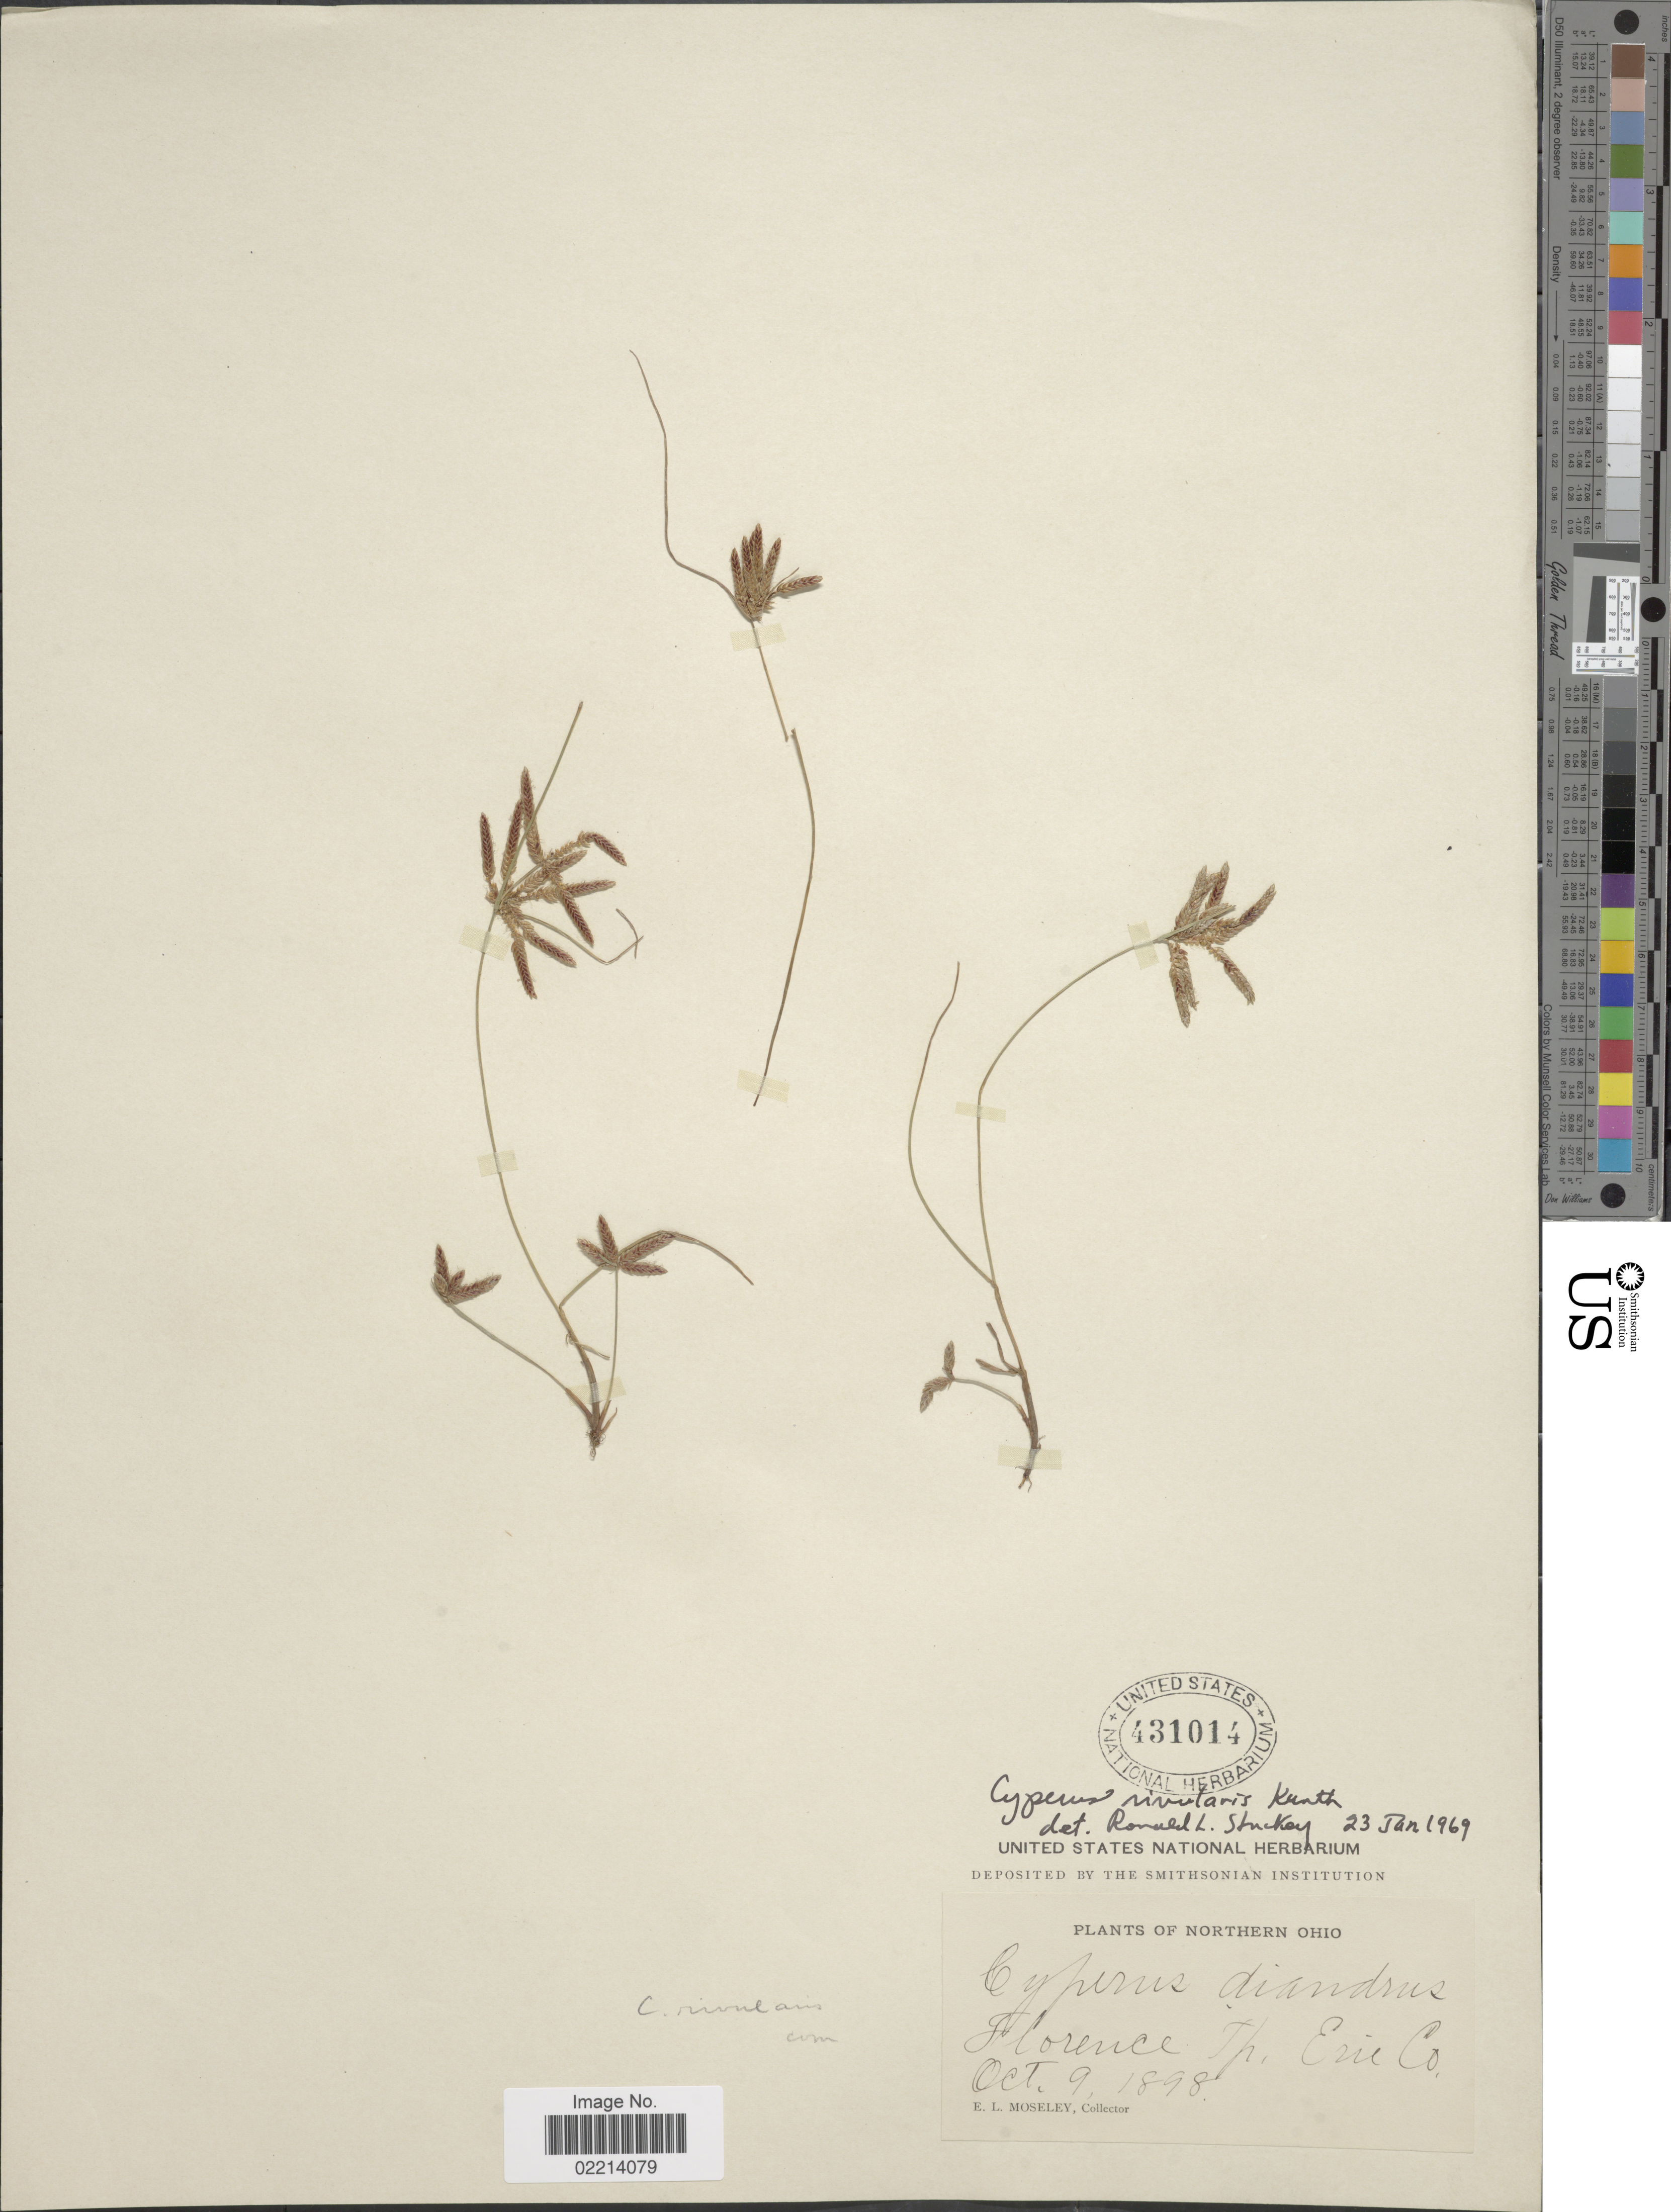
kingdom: Plantae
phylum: Tracheophyta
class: Liliopsida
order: Poales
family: Cyperaceae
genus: Cyperus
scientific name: Cyperus bipartitus Torr.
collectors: E. Moseley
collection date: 1898-10-09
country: United States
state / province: Ohio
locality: Northern Ohio. Florence Tp, Erie Co.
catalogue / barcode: US 431014